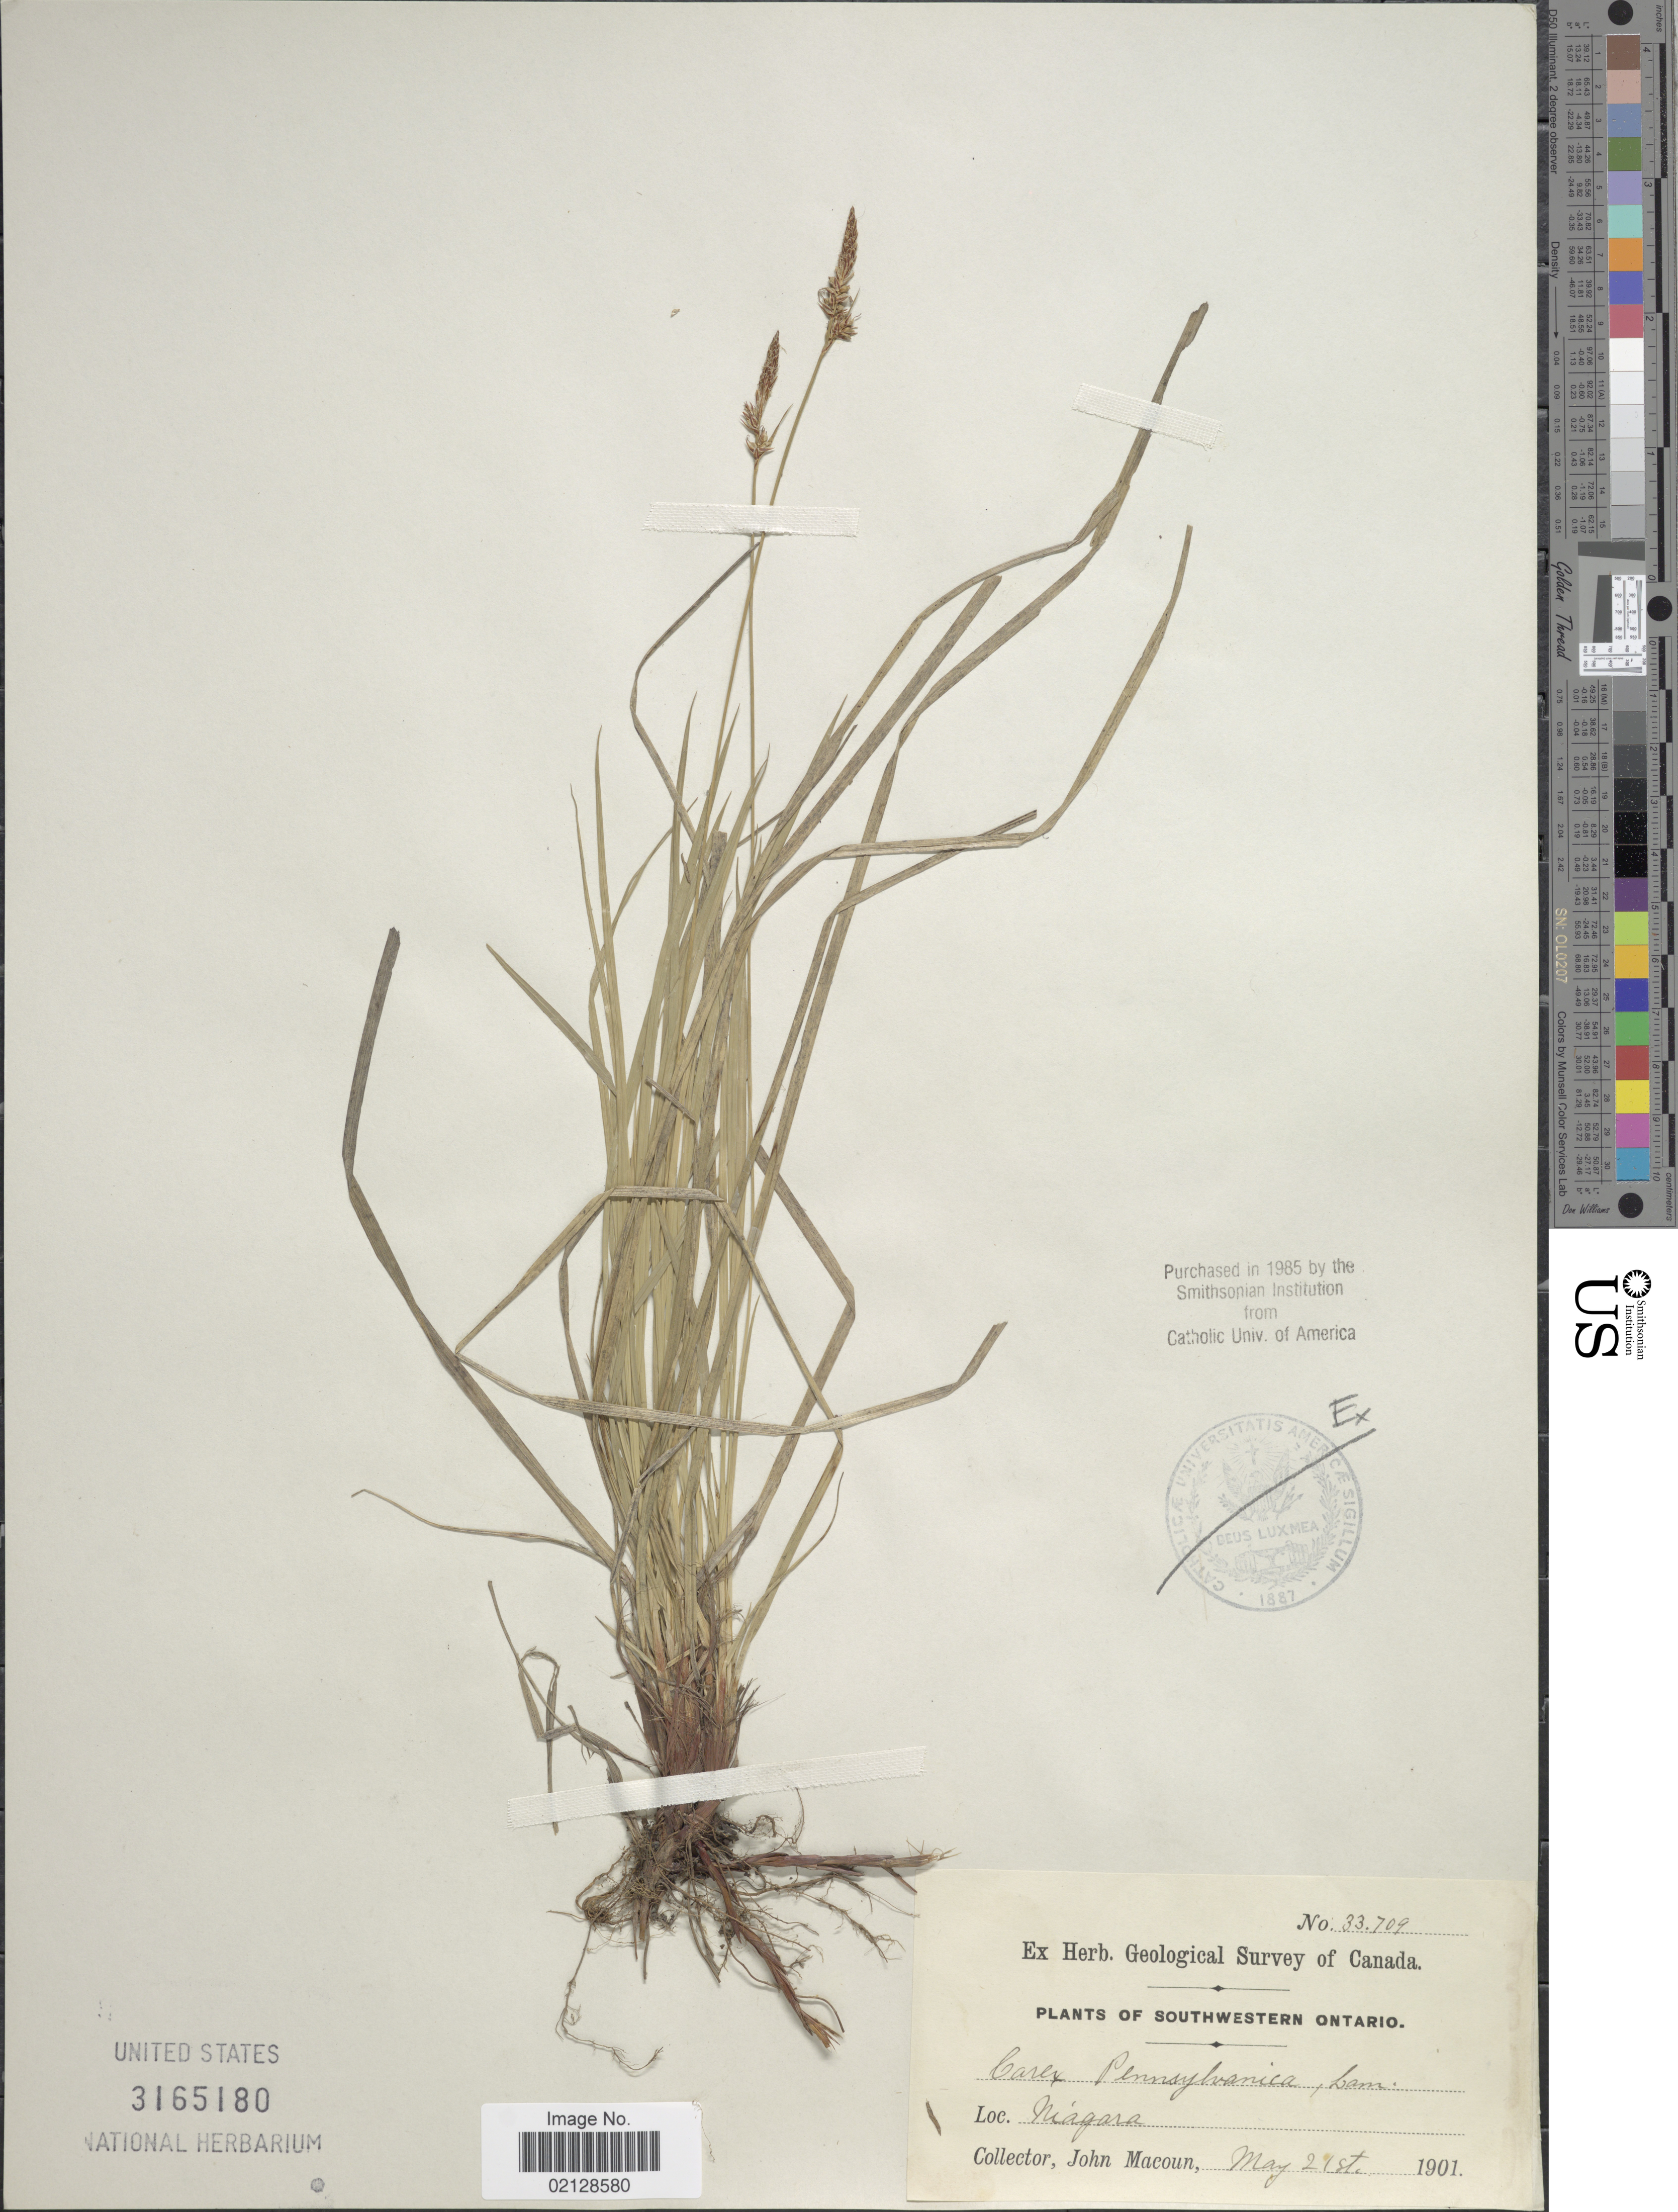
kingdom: Plantae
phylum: Tracheophyta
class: Liliopsida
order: Poales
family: Cyperaceae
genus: Carex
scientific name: Carex pensylvanica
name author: Lam.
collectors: J. Macoun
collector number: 33709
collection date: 1901-05-21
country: Canada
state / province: Ontario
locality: Southwestern Ontario, Niagara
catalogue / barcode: US 3165180